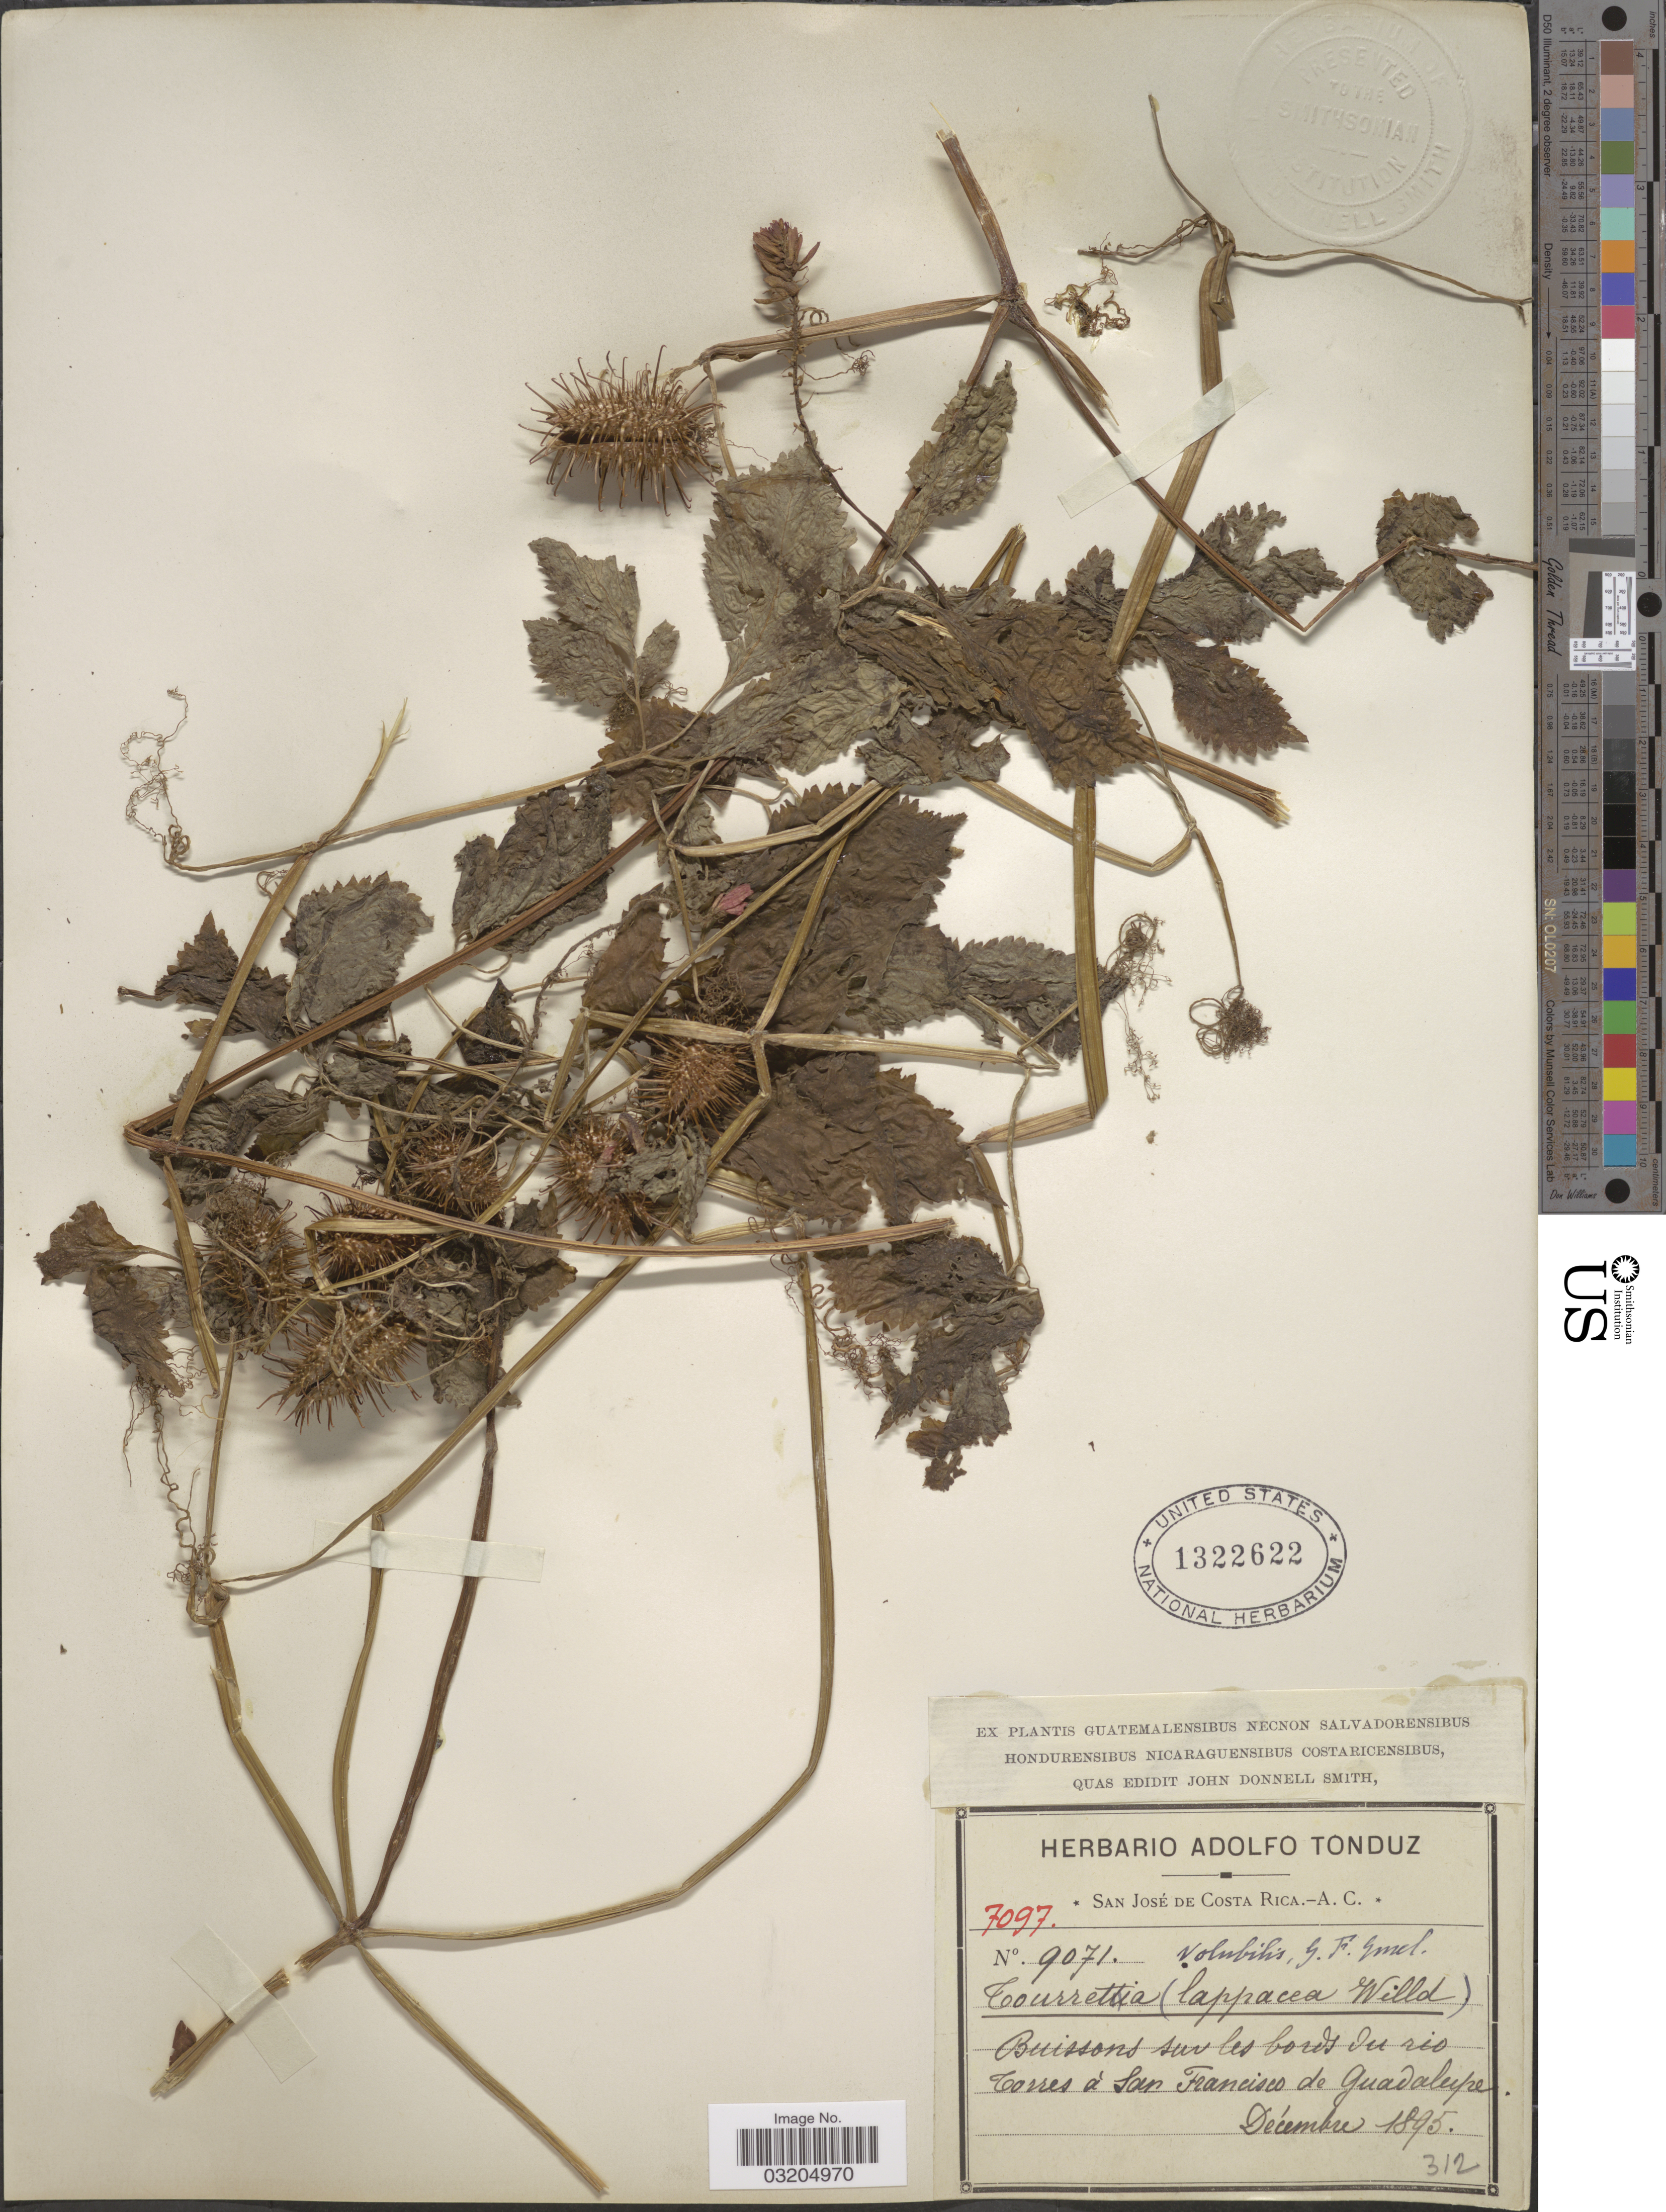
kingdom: Plantae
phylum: Tracheophyta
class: Magnoliopsida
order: Lamiales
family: Bignoniaceae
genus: Tourrettia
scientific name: Tourrettia lappacea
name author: (L'Hér.) Willd.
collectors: ex Herb. Adolfo Tonduz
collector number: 9071/7097?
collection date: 1895-12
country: Costa Rica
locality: Buissons sur les bords du rio Torres à San Francisco de Guadalupe.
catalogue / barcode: US 1322622